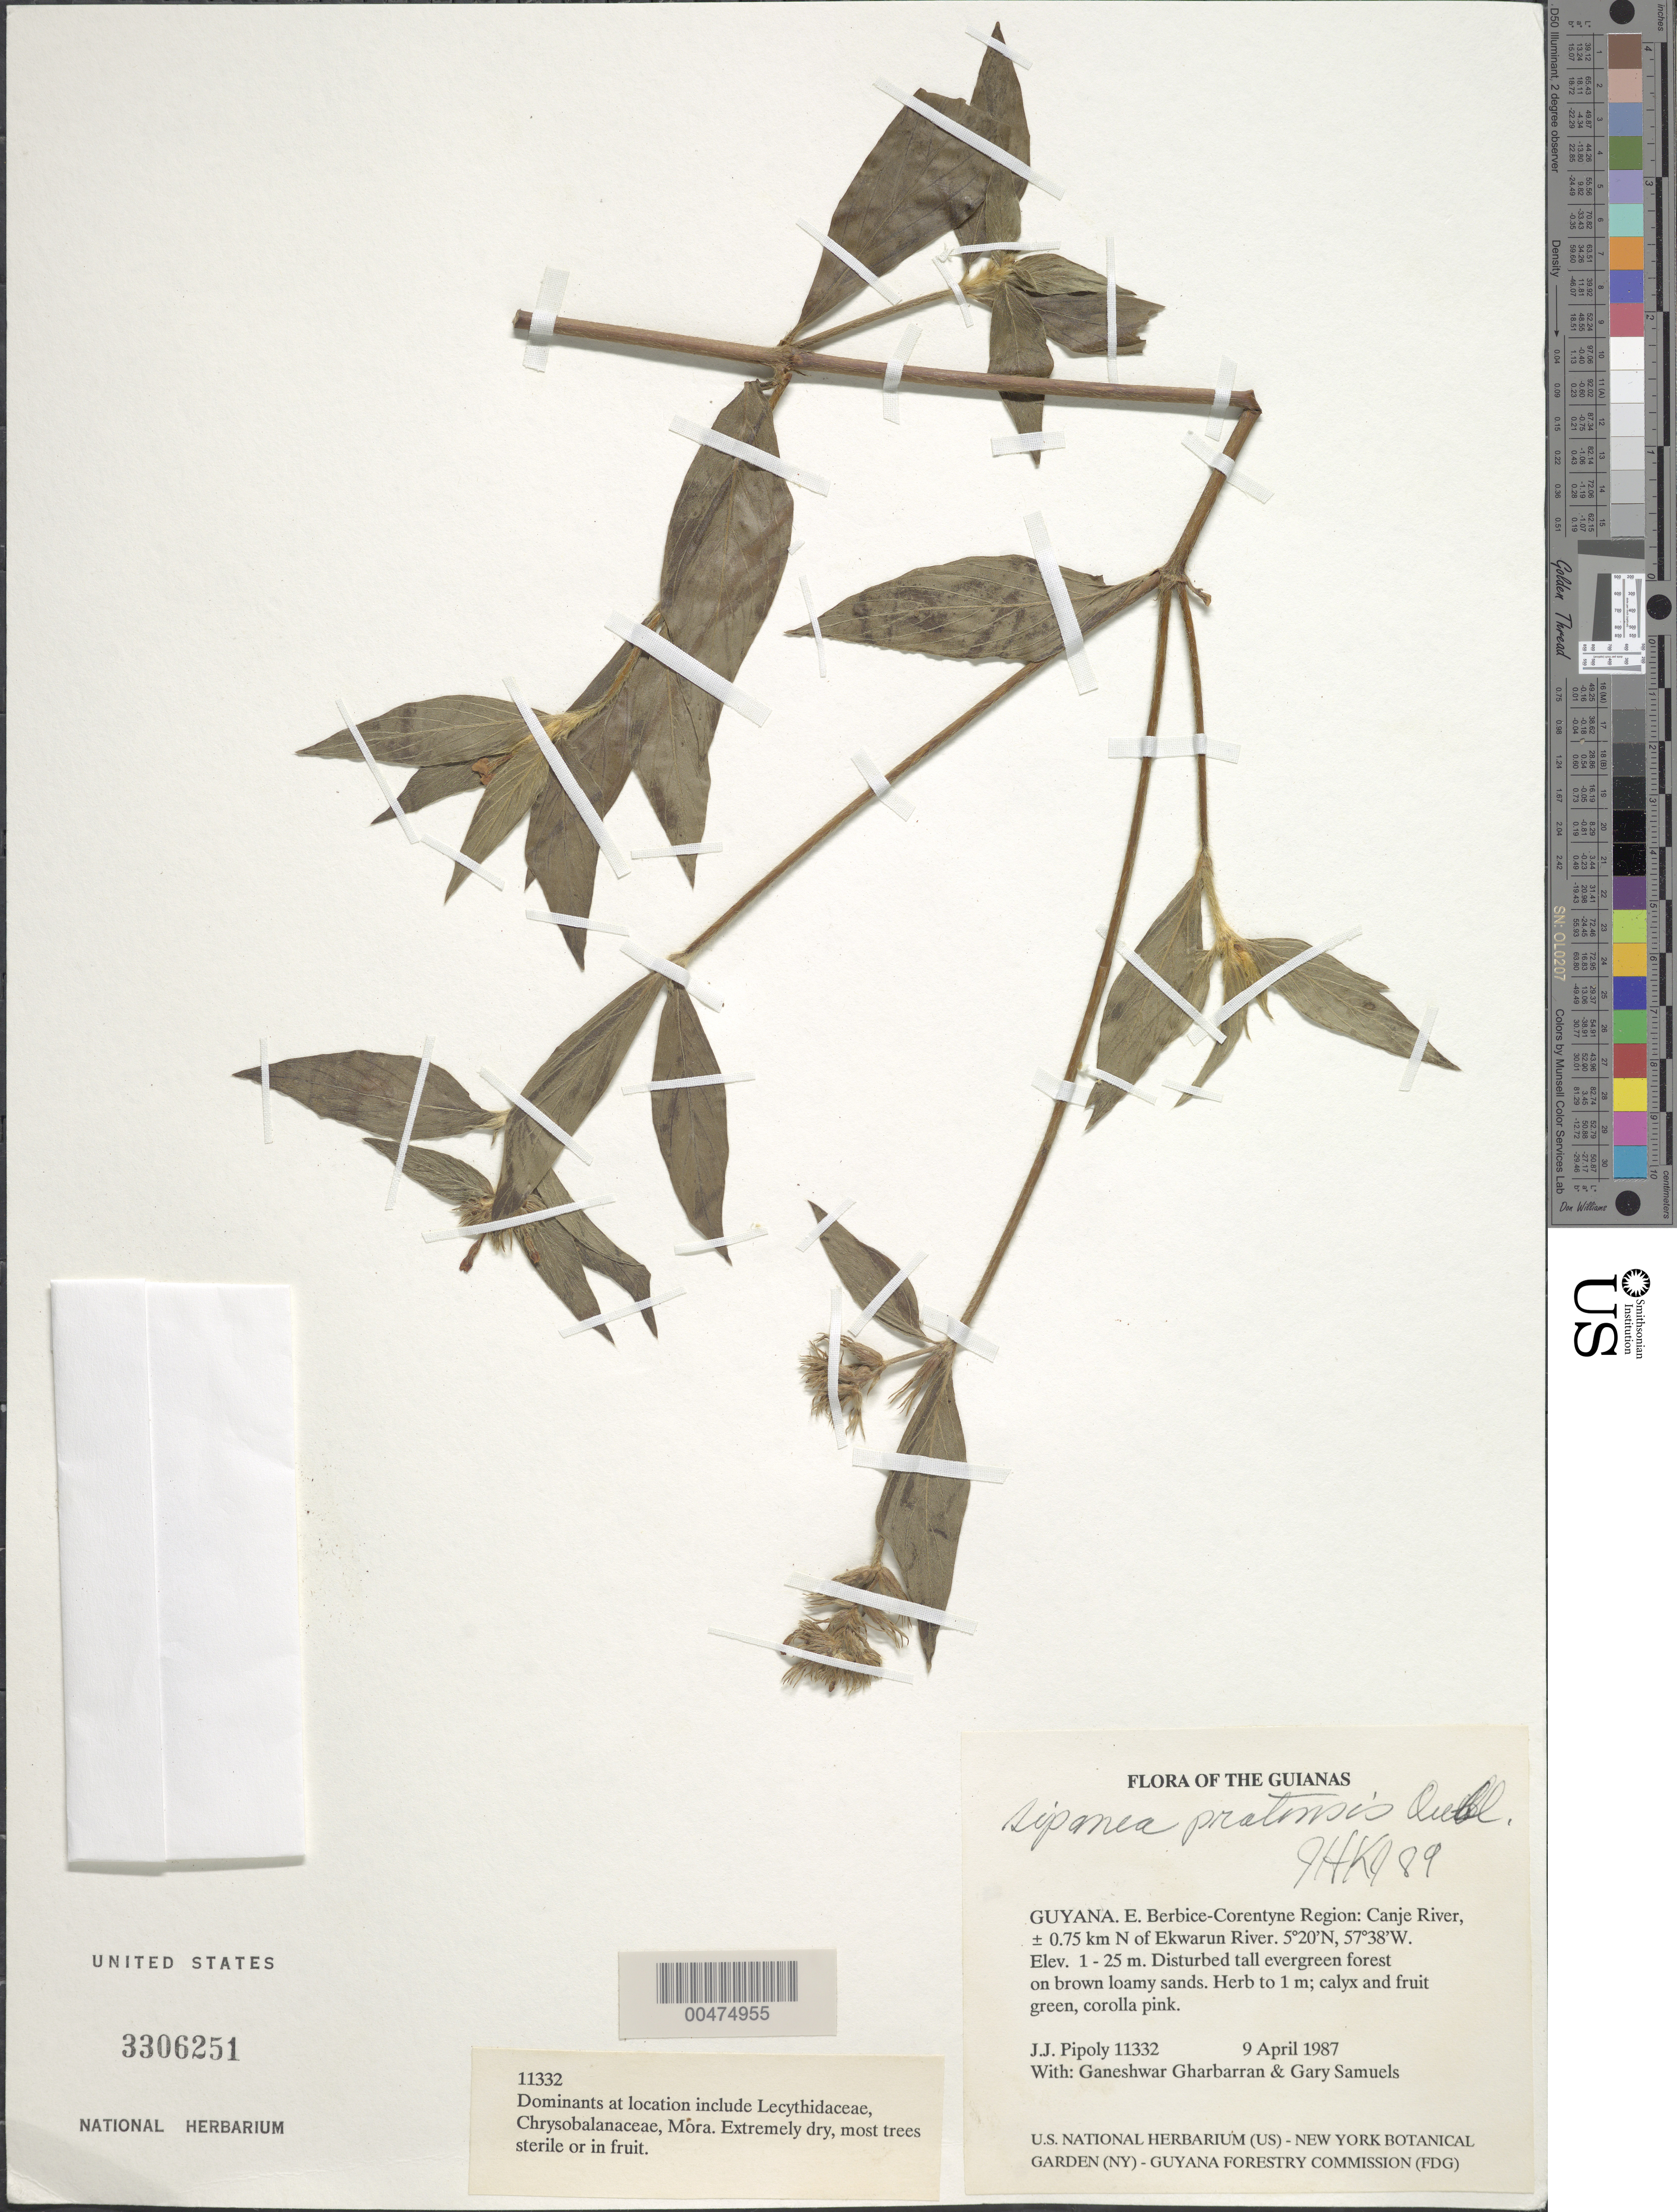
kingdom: Plantae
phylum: Tracheophyta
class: Magnoliopsida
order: Gentianales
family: Rubiaceae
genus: Sipanea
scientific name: Sipanea pratensis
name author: Aubl.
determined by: Kirkbride, J. H.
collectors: J. J. Pipoly, G. Gharbarran & G. Samuels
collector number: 11332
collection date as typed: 9 April 1987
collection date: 1987-04-09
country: Guyana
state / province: E. Berbice-Corentyne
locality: Canje River, ± 0.75 km N of Ekwarun River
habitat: Disturbed tall evergreen forest on brown loamy sands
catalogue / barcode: US 3306251